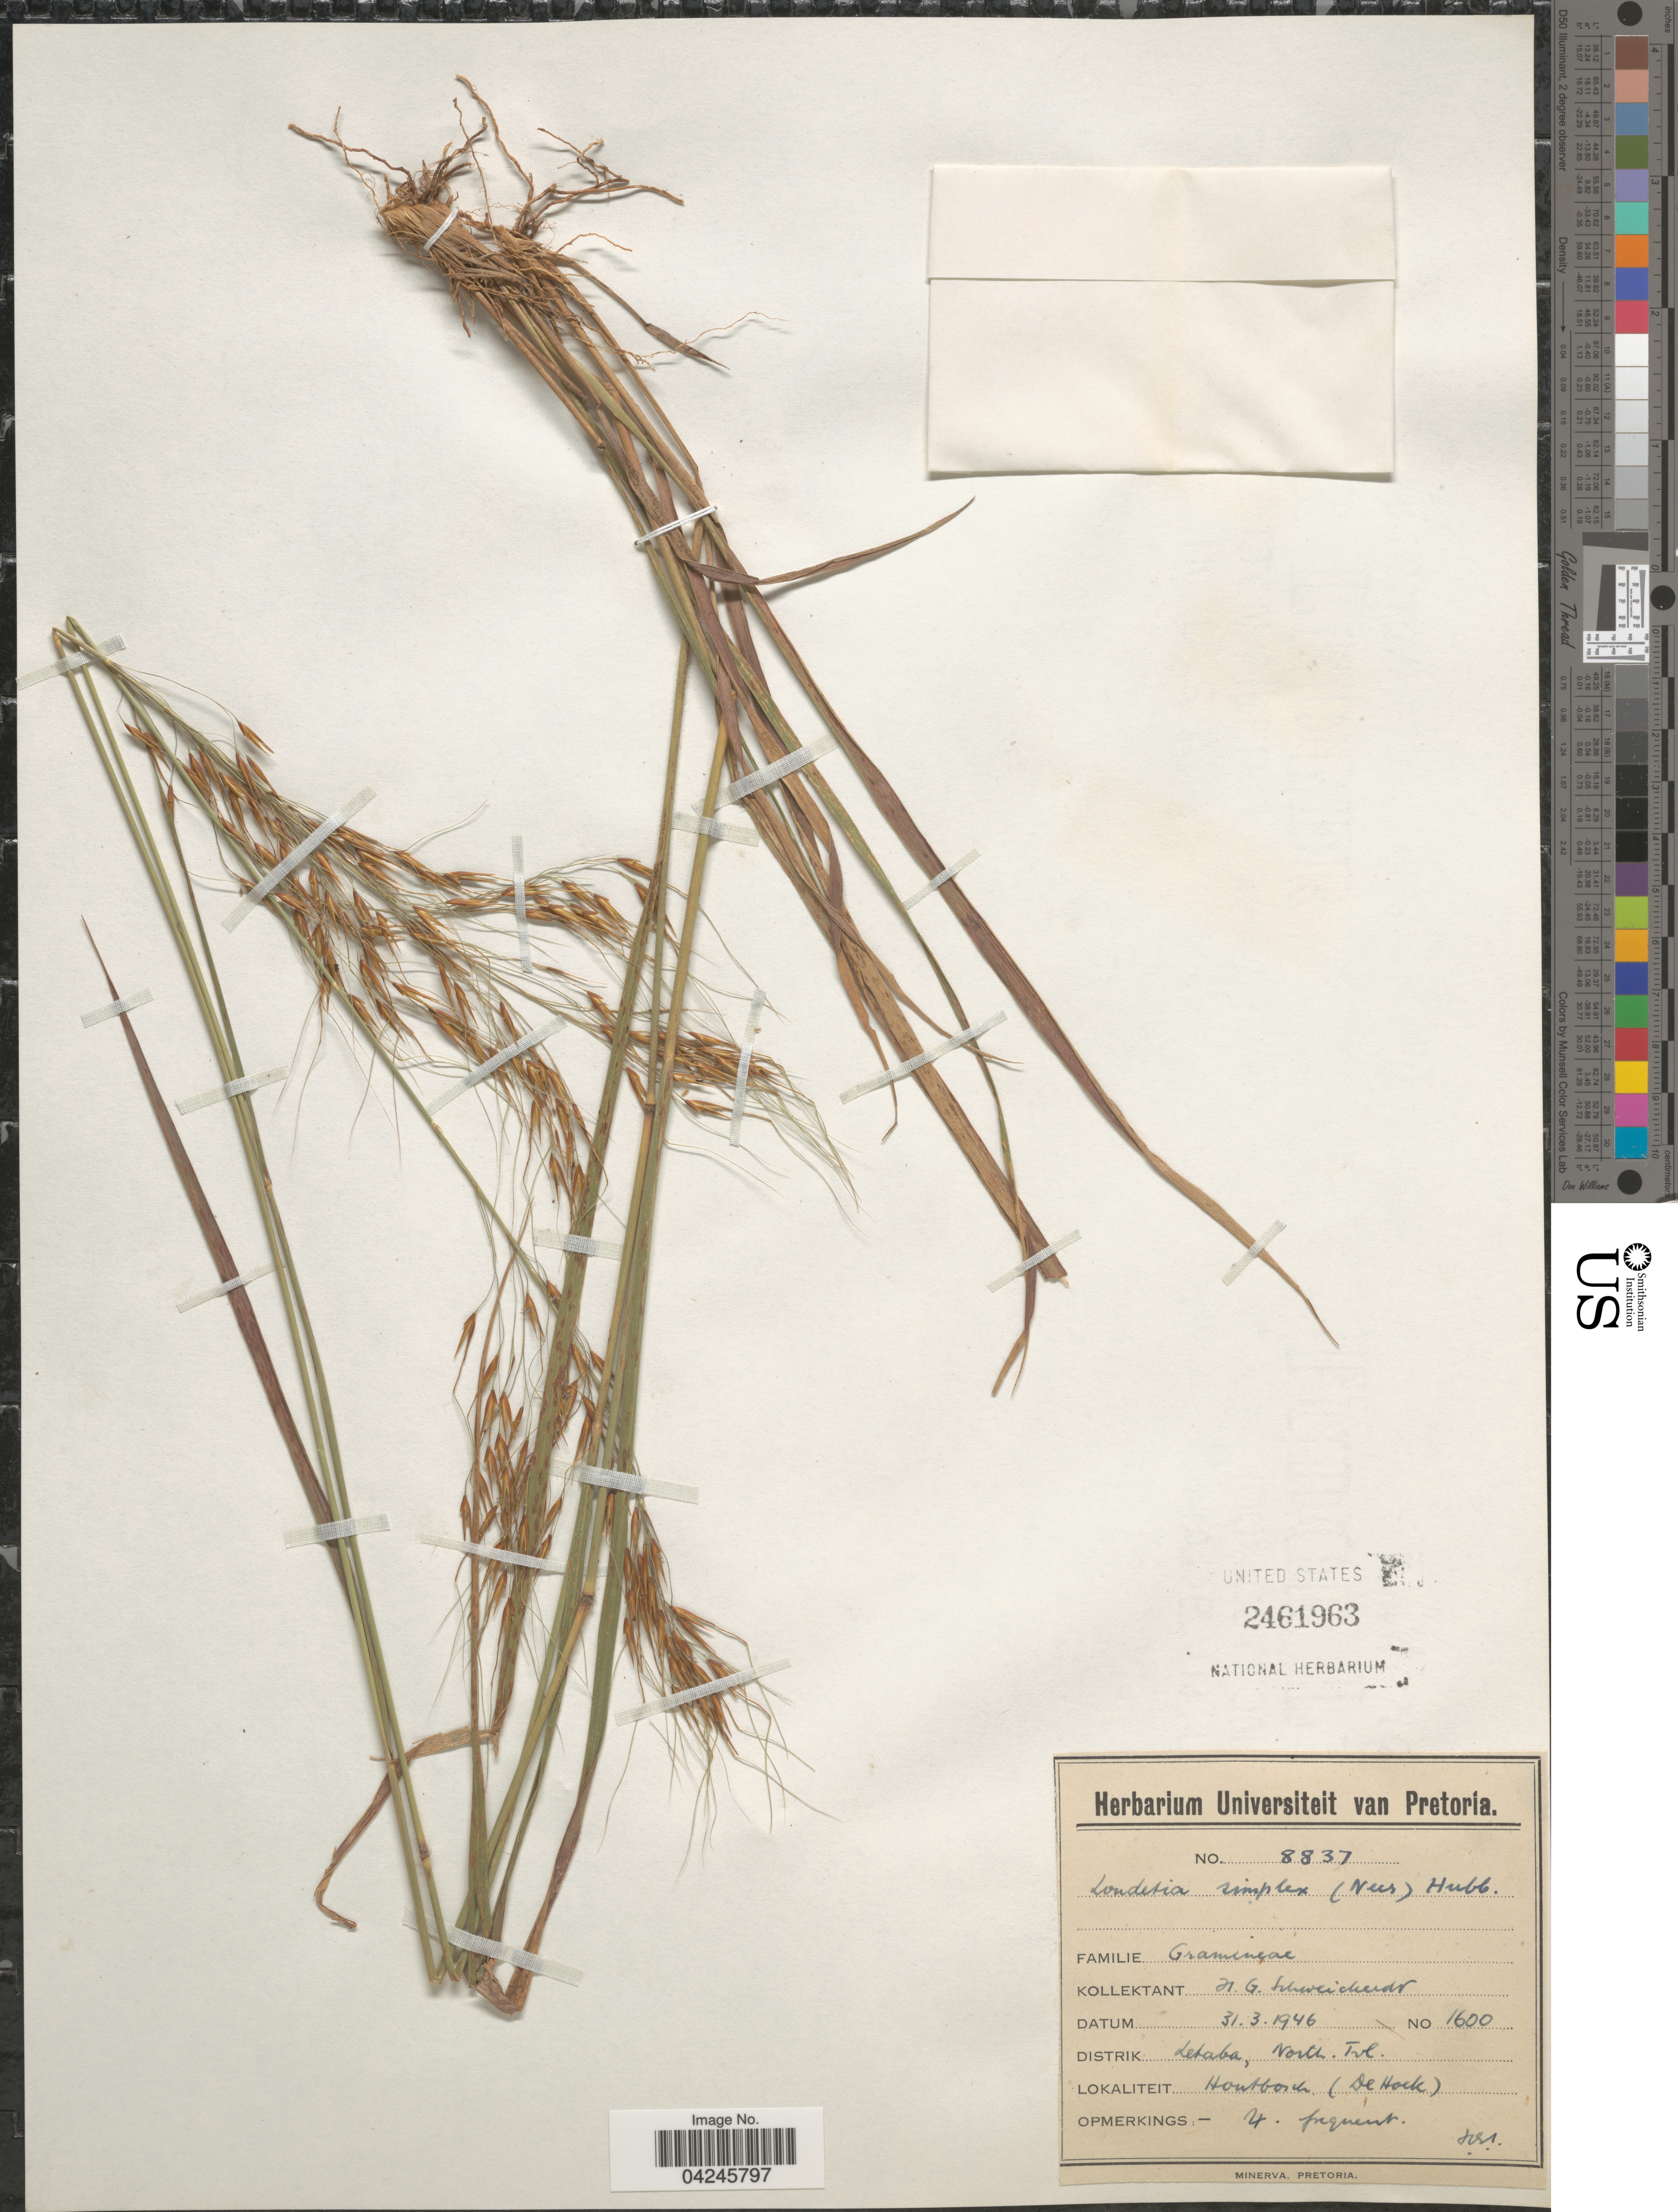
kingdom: Plantae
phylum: Tracheophyta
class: Liliopsida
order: Poales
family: Poaceae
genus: Loudetia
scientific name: Loudetia simplex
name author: (Nees) C.E. Hubb.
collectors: H. Schweickerdt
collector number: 1600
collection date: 1946-03-31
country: South Africa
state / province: Limpopo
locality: Letaba, Nort. Tvl. Houtbosch (De Holk).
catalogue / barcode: US 2461963